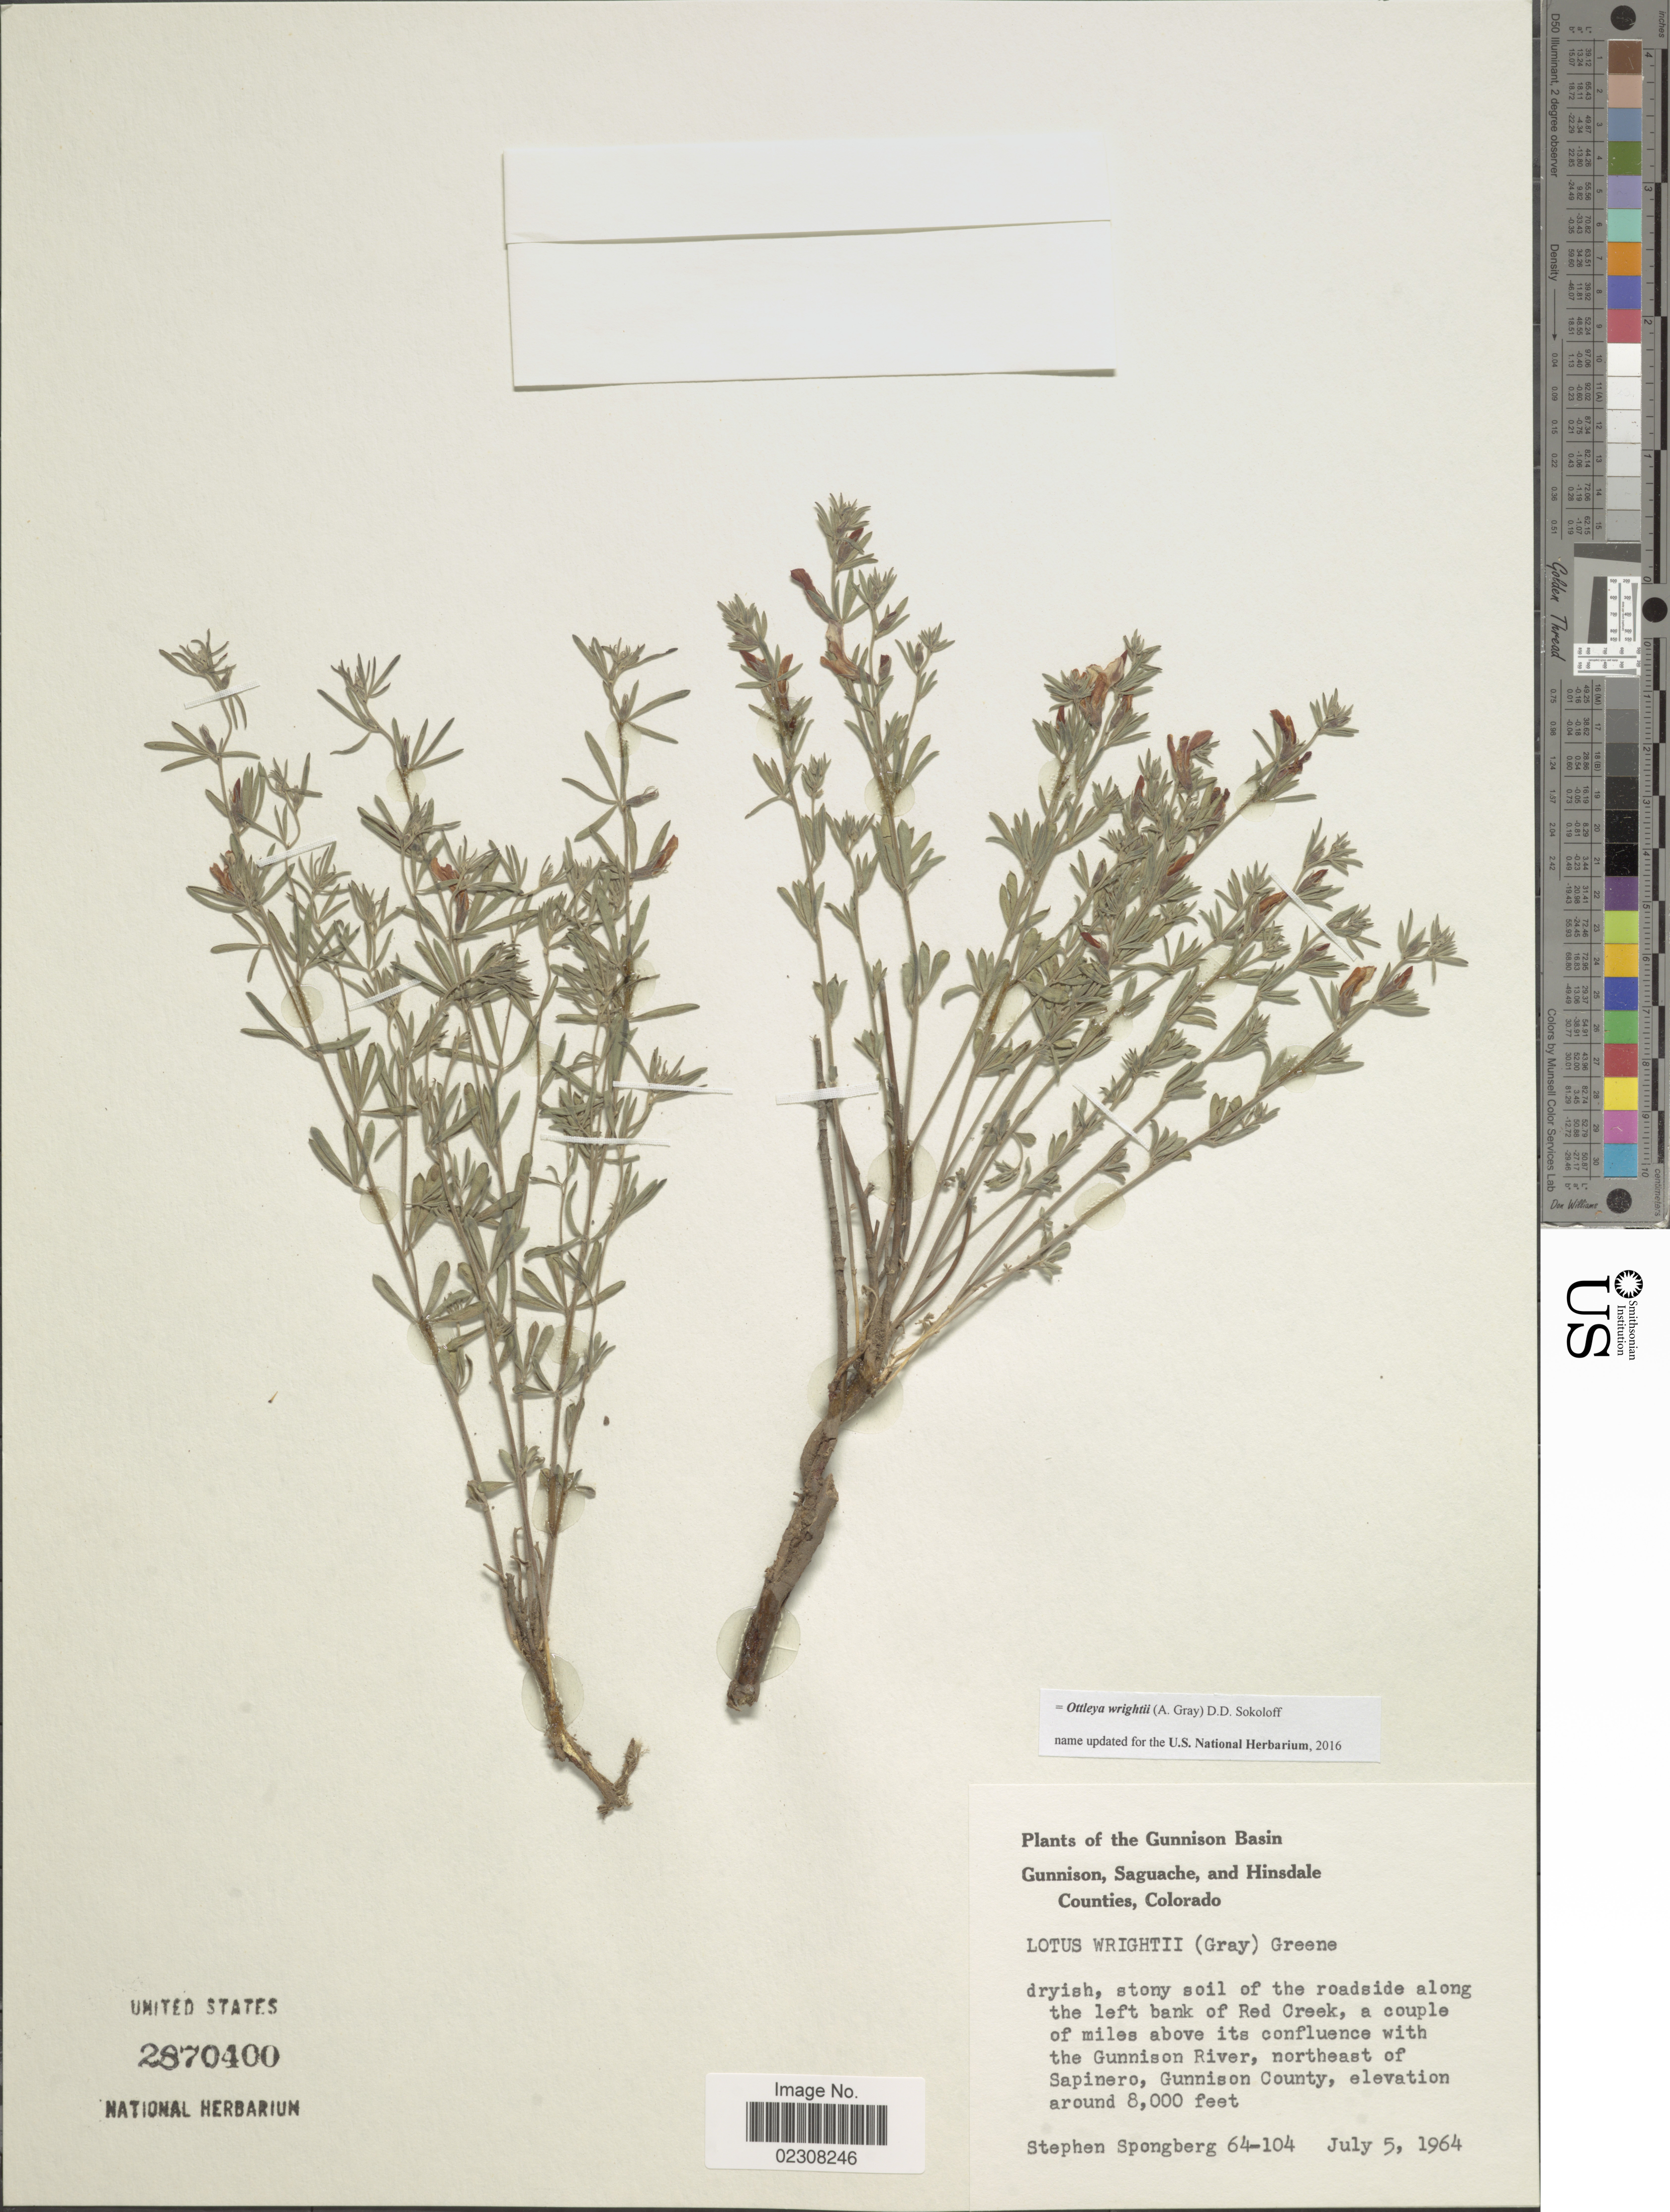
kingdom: Plantae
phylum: Tracheophyta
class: Magnoliopsida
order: Fabales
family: Fabaceae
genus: Ottleya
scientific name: Ottleya wrightii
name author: (A. Gray) D.D. Sokoloff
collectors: S. A.Spongberg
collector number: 64-104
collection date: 1964-07-05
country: United States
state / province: Colorado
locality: Gunnison, Saguache, and Hinsdale counties, stony soil of the roadside along the left bank of Red Creek a couple of miles above its confluence with the Gunnison River, northeast of Sapinero, Gunnison County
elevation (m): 2438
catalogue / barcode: US 287040